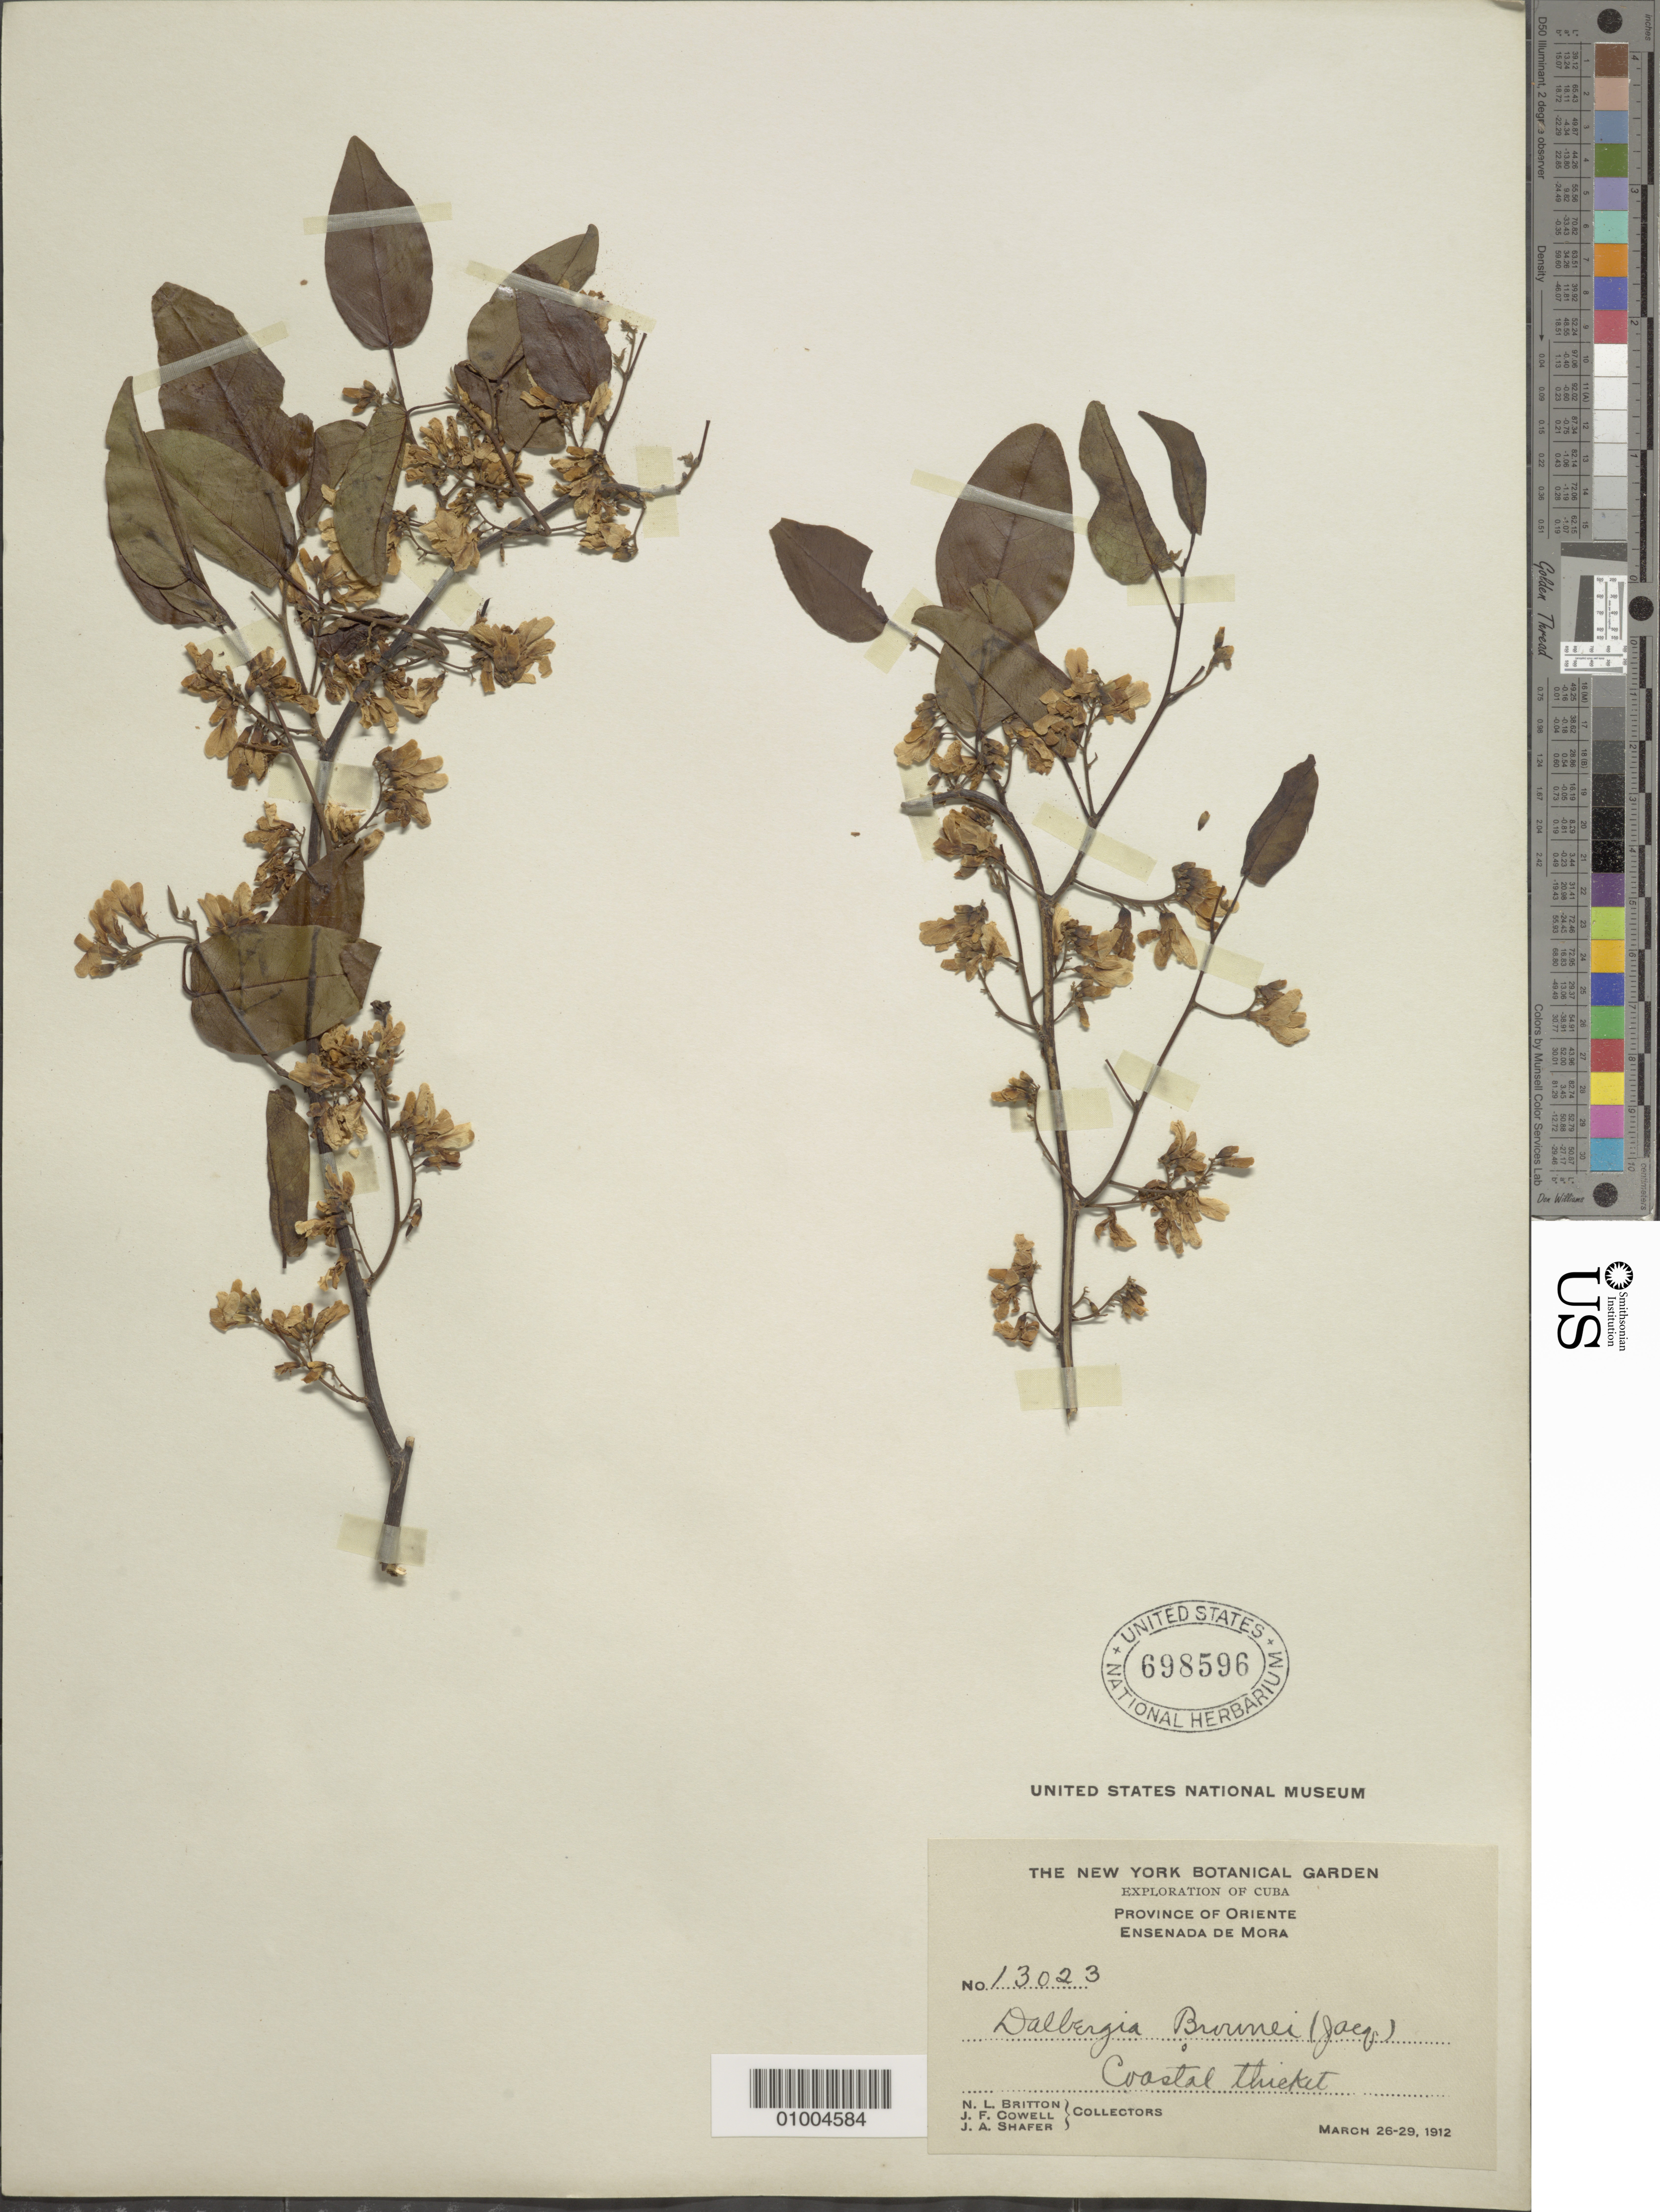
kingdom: Plantae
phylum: Tracheophyta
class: Magnoliopsida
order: Fabales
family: Fabaceae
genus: Dalbergia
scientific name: Dalbergia brownei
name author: (Jacq.) Schinz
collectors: N. Britton, J. F. Cowell & J. A. Shafer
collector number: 13023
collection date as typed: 26 Mar 1912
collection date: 1912-03-26/1912-03-29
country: Cuba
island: Cuba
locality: Oriente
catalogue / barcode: US 698596